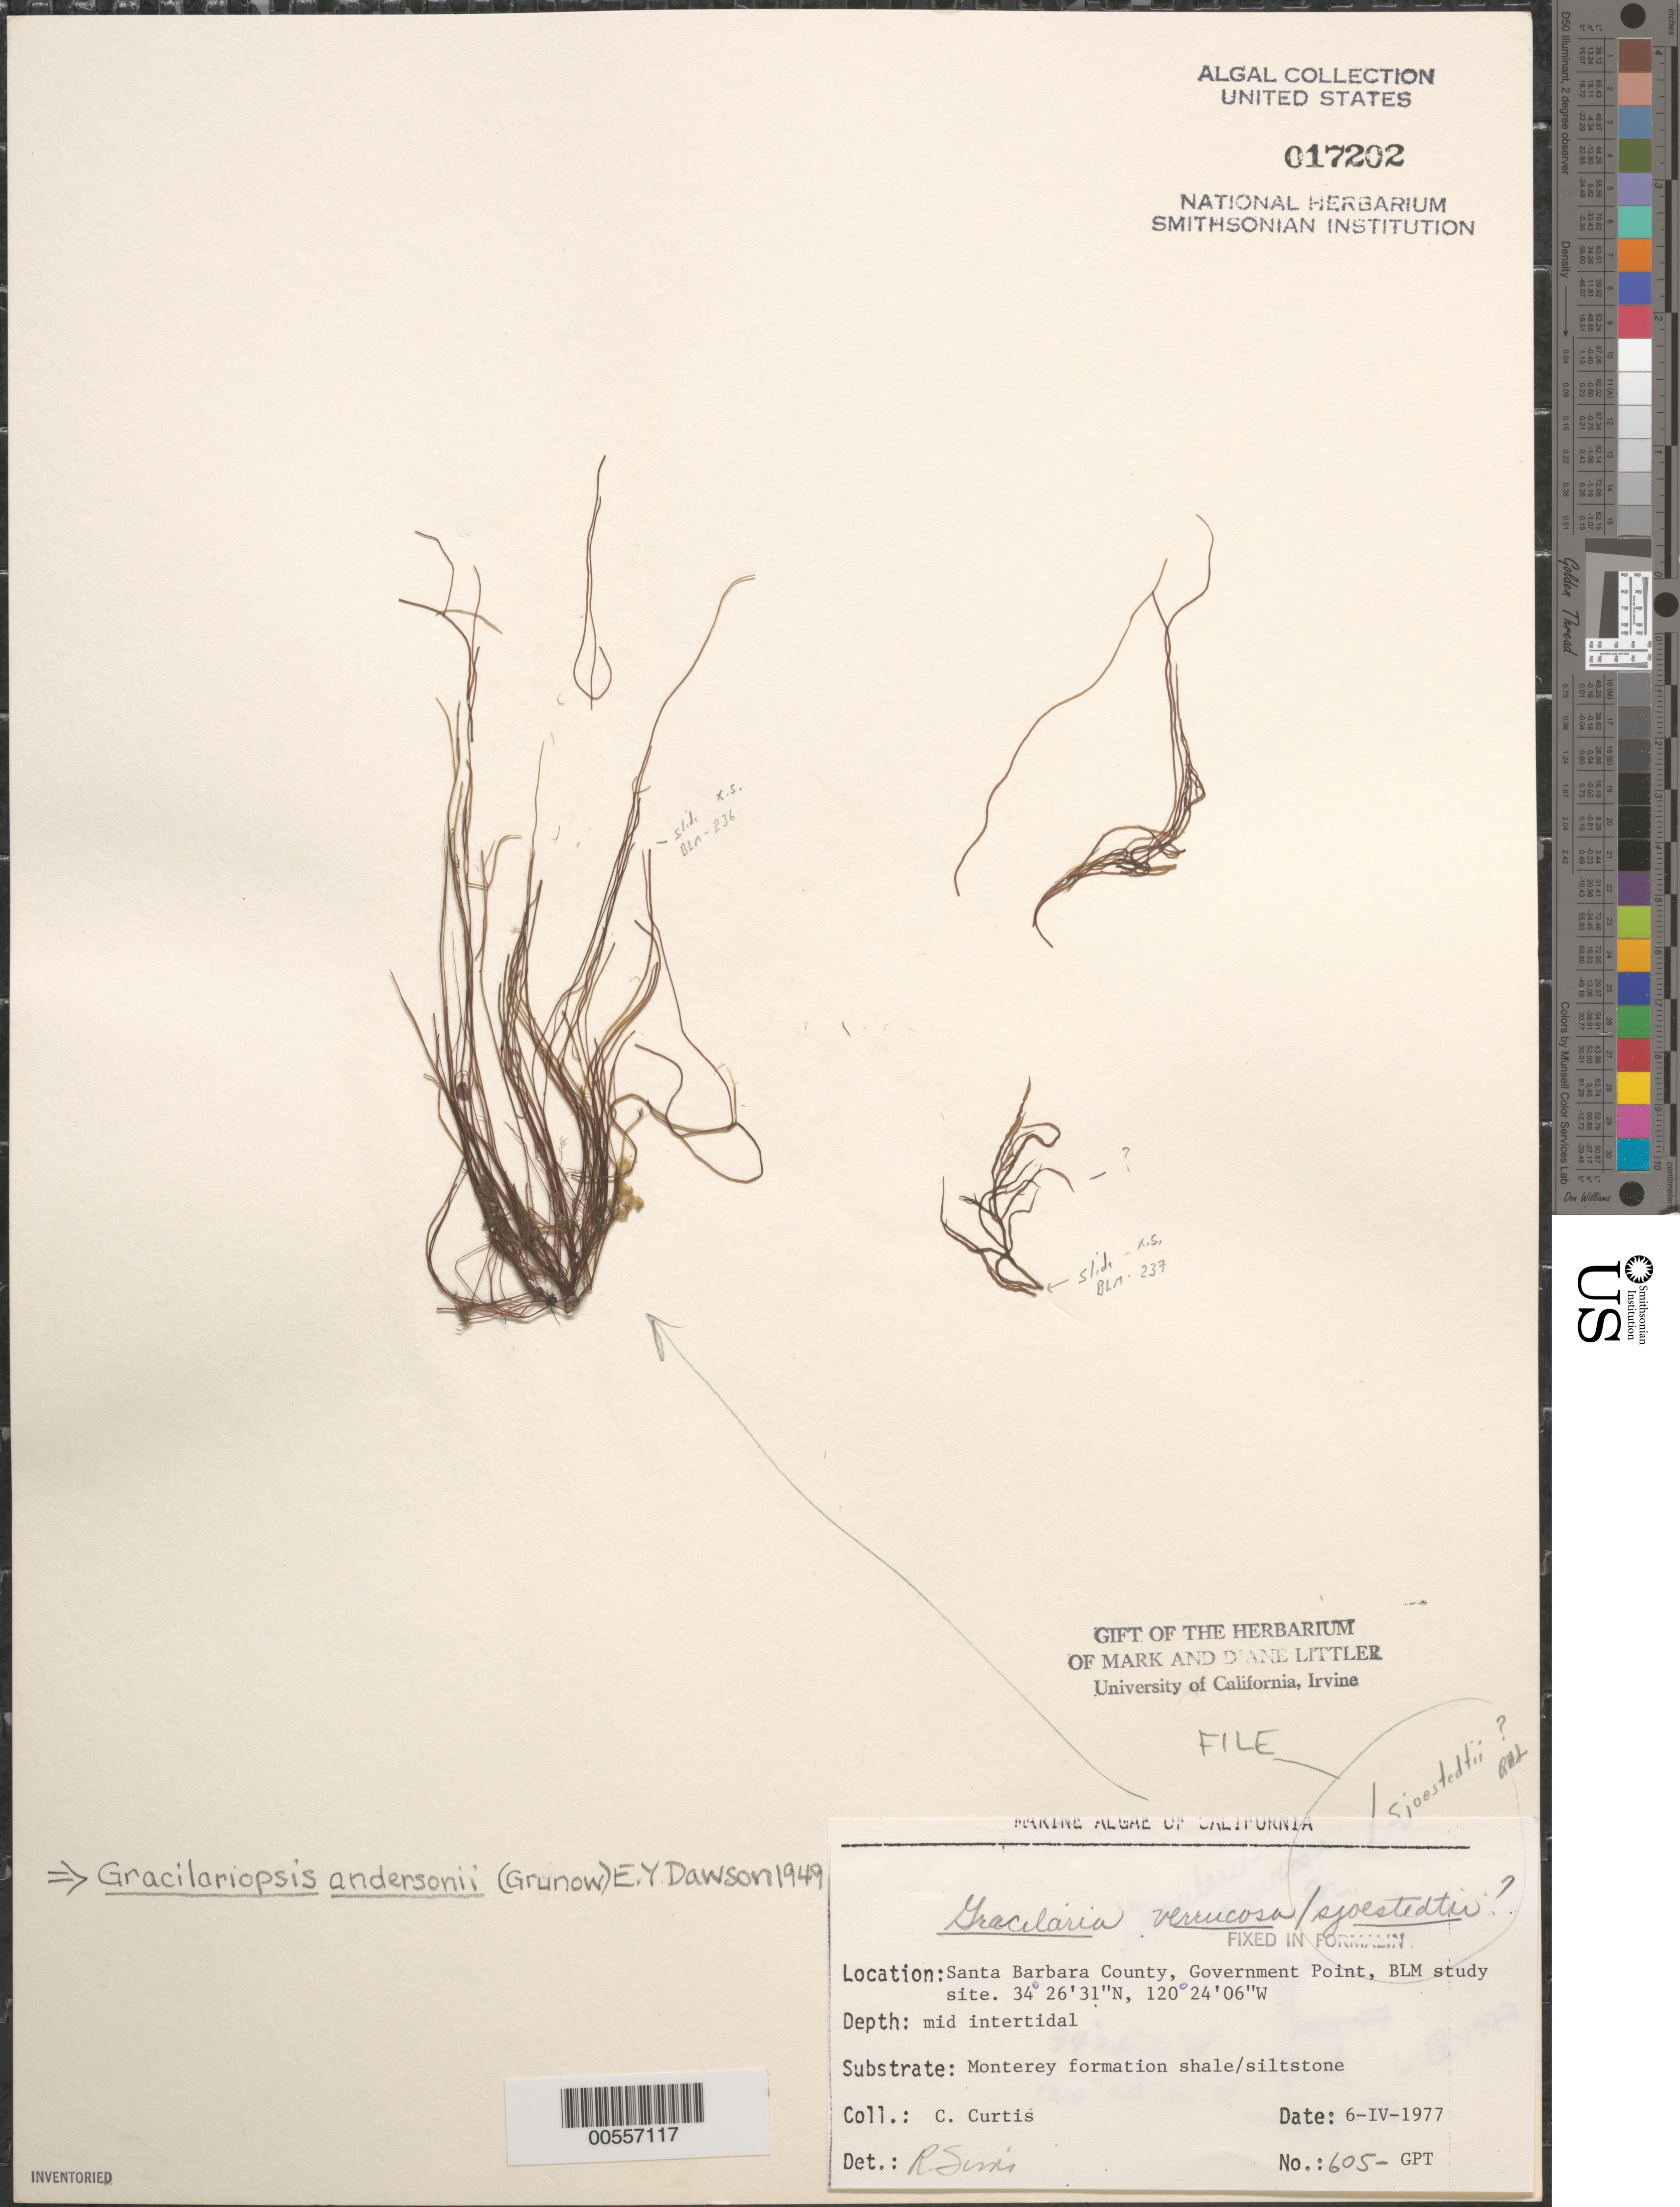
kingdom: Plantae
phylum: Rhodophyta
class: Florideophyceae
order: Gracilariales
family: Gracilariaceae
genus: Gracilariopsis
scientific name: Gracilariopsis andersonii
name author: (Grunow) E.Y. Dawson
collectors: C. Curtis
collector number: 605-gpt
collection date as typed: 06 Apr 1977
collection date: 1977-04-06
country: United States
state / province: California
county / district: Santa Barbara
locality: Government Point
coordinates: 34 26'31"N, 120 24'06"W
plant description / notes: BLM-SOCALBIGHT Rocky Intertidal Survey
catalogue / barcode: US 17202